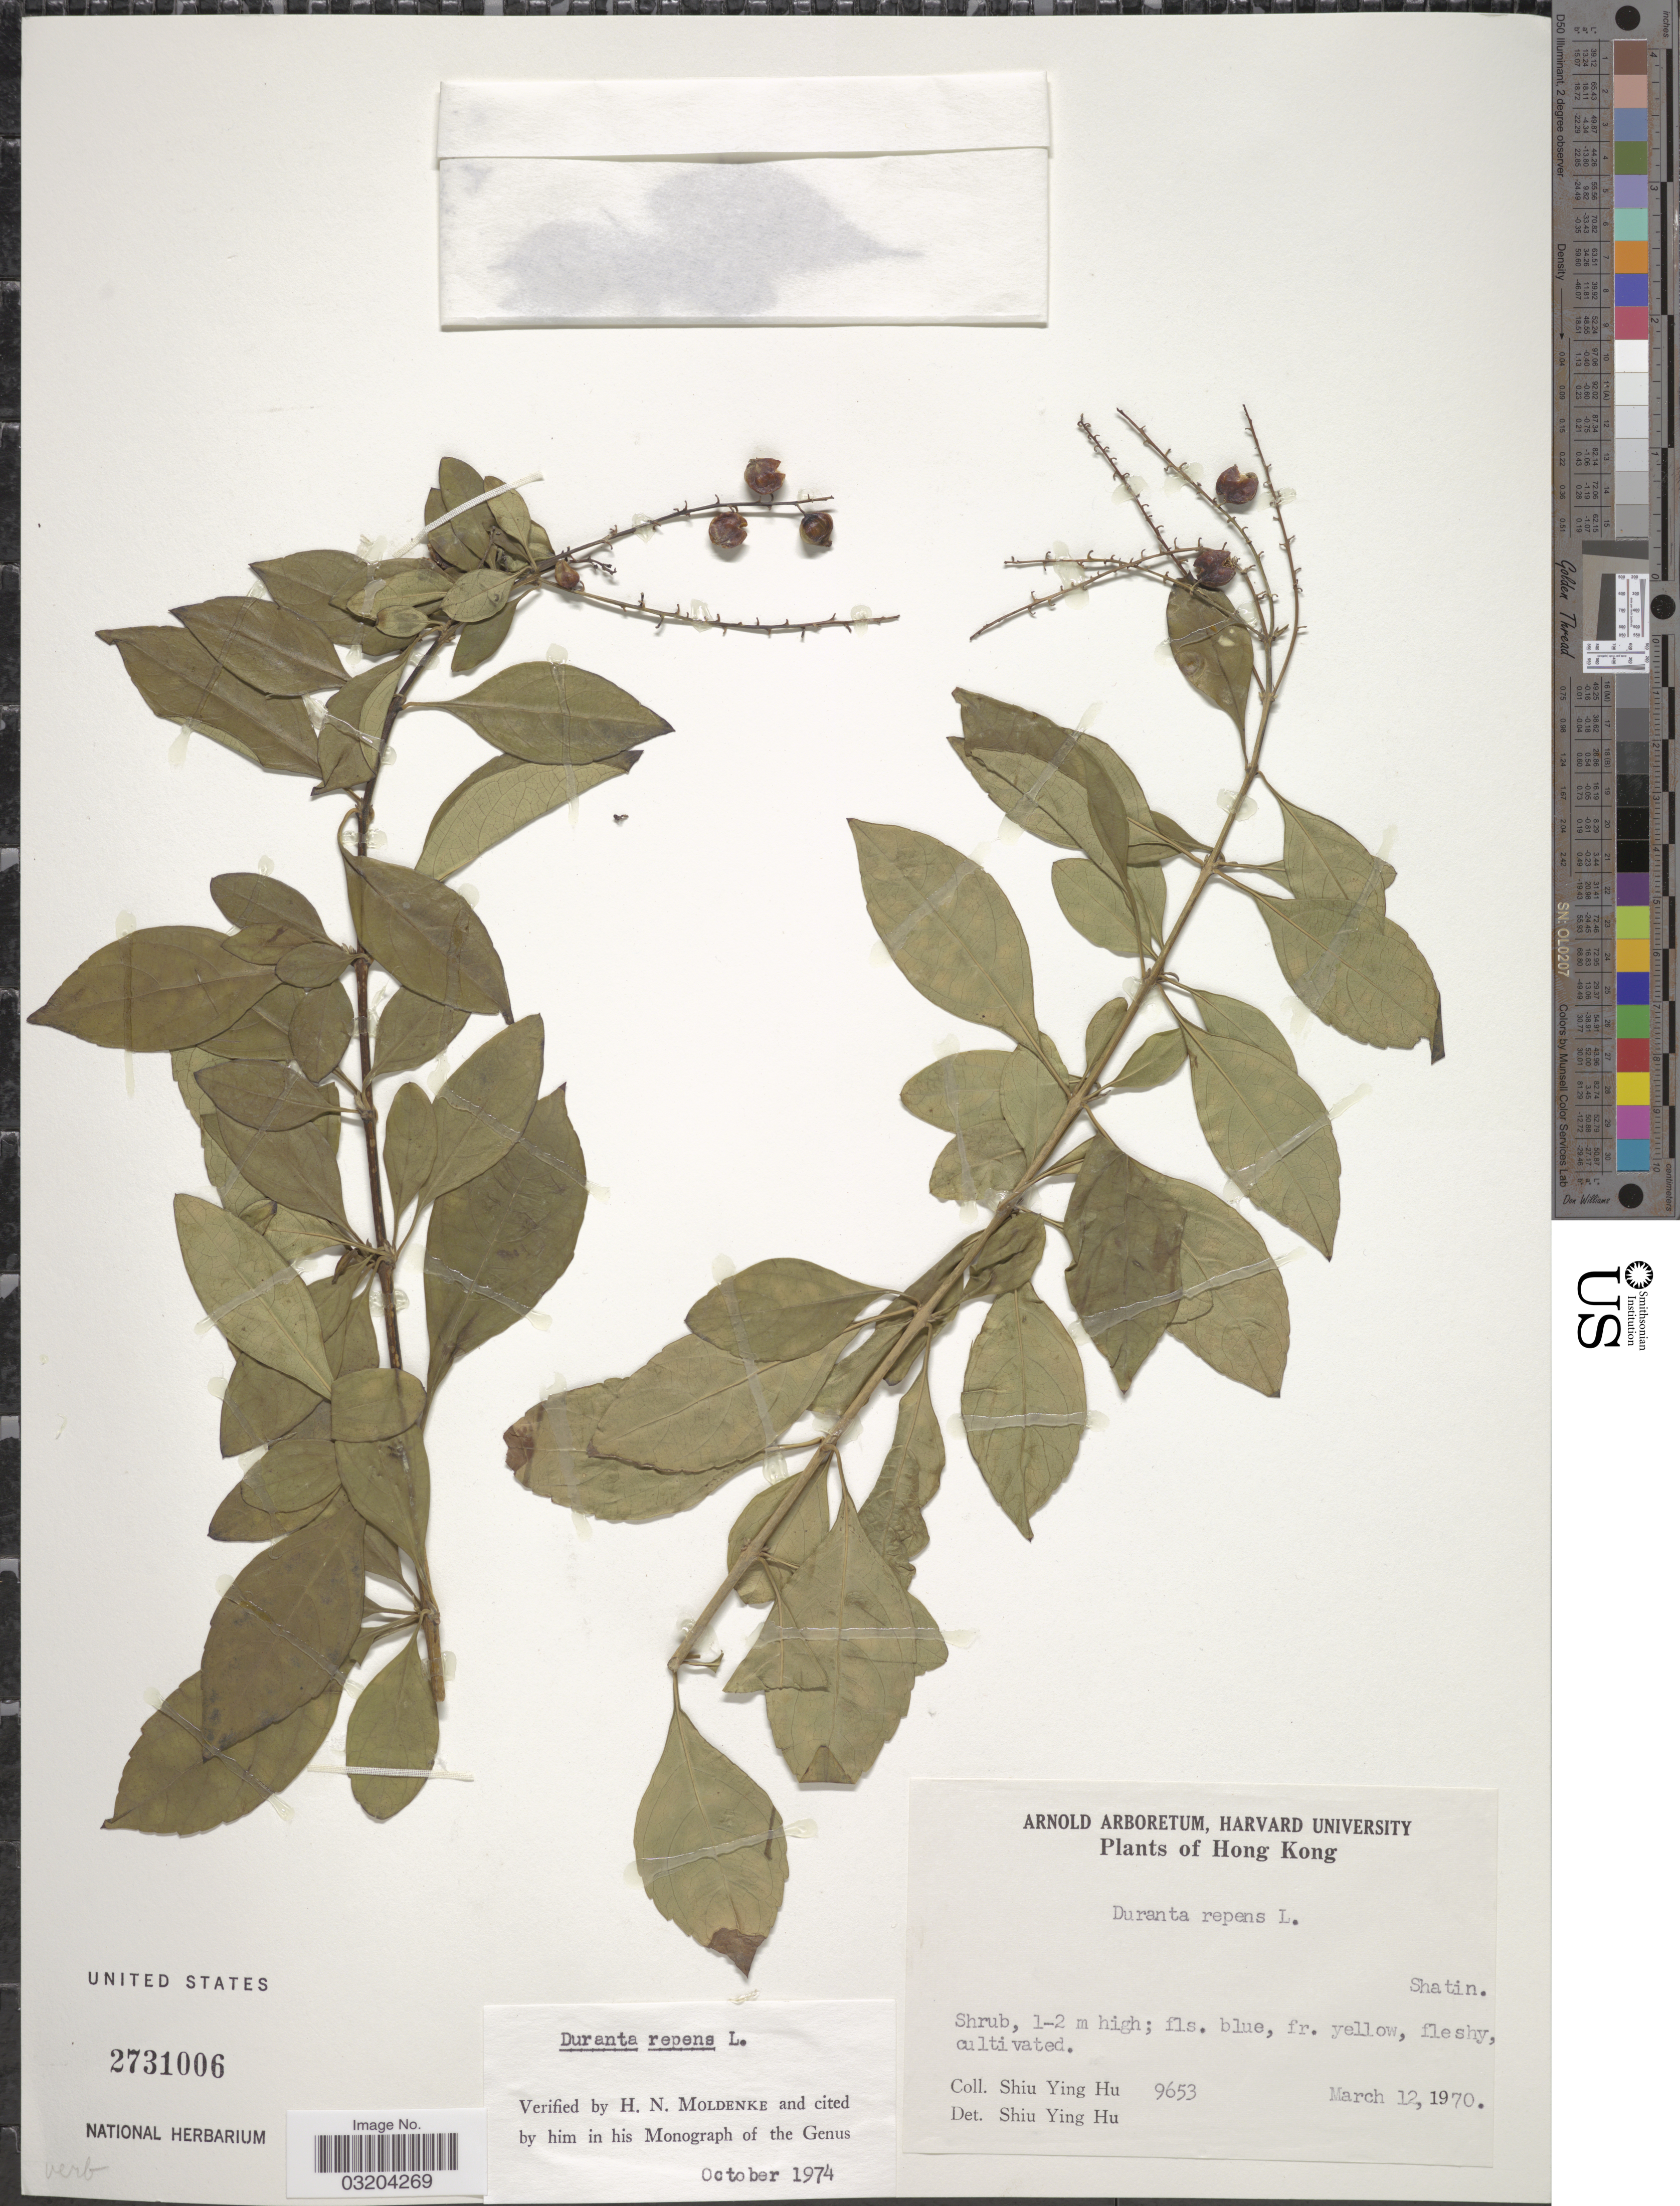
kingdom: Plantae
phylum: Tracheophyta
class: Magnoliopsida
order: Lamiales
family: Verbenaceae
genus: Duranta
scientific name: Duranta erecta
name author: L.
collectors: S. Y. Hu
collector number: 9653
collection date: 1970-03-12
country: China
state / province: Hong Kong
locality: Shatin.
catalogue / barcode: US 2731006